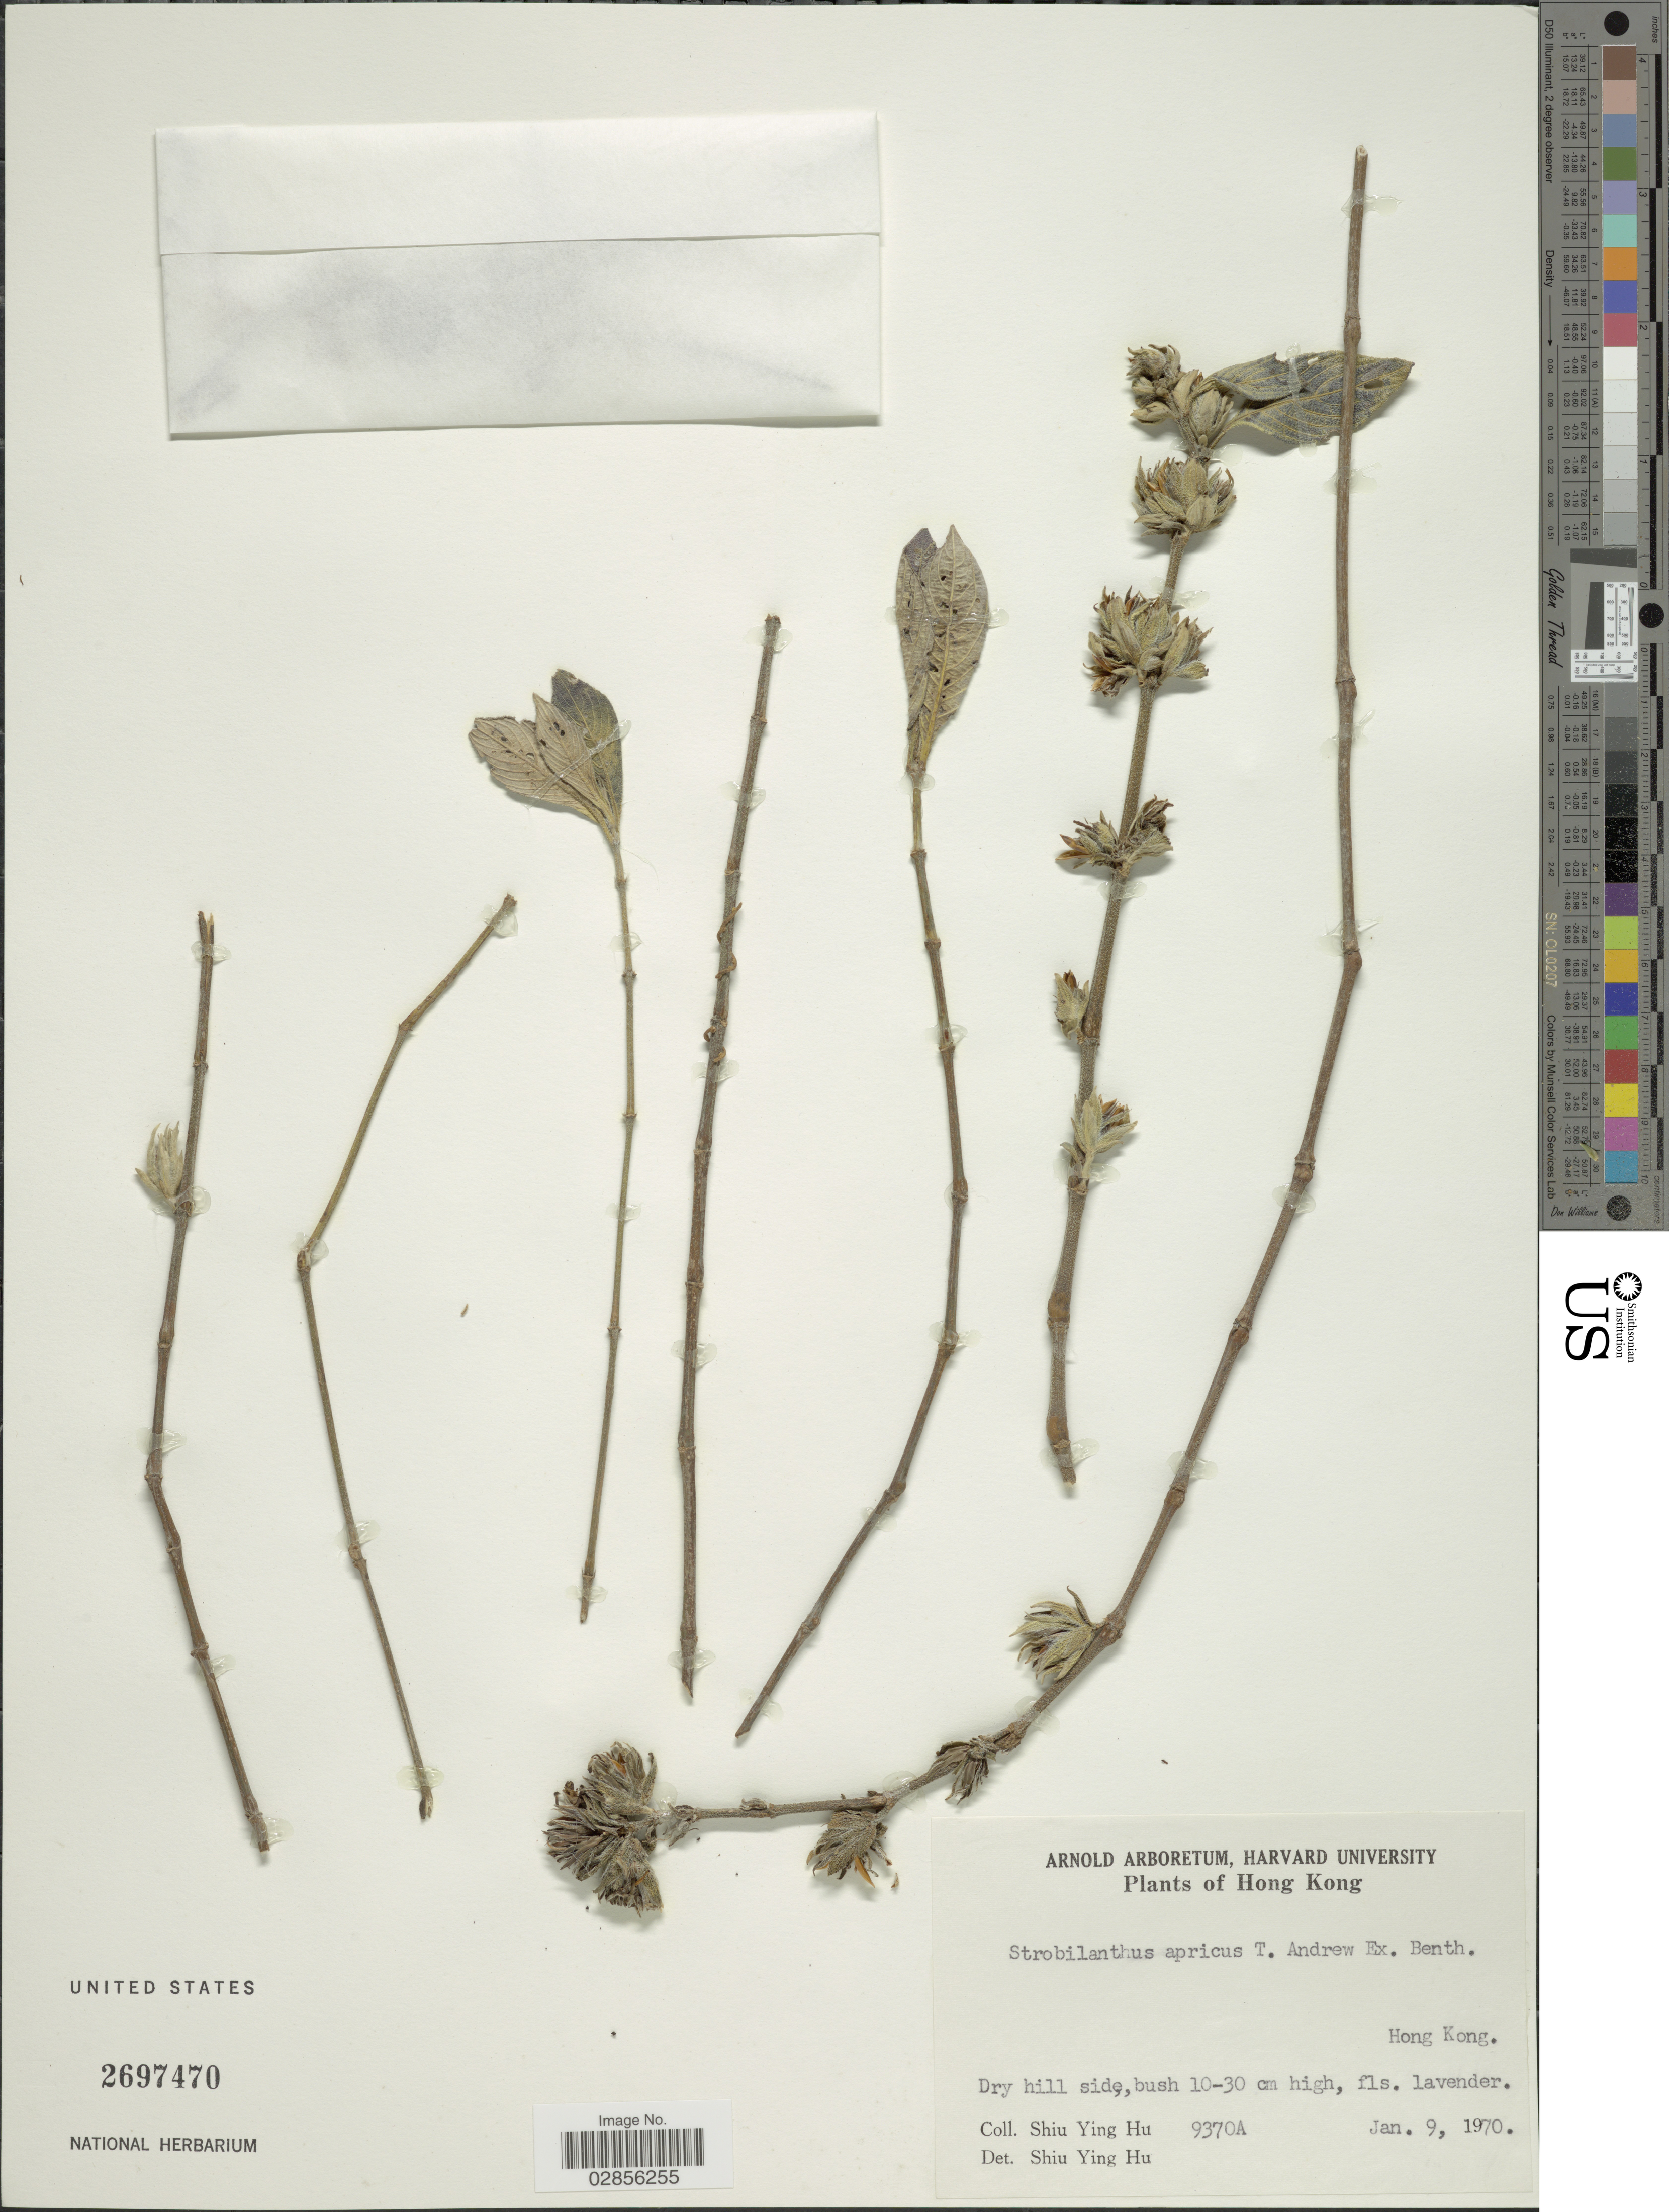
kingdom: Plantae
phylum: Tracheophyta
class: Magnoliopsida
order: Lamiales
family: Acanthaceae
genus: Strobilanthes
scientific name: Strobilanthes apricus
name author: T. Anderson ex Benth.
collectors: S. Y. Hu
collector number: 9370A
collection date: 1970-01-09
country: China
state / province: Hong Kong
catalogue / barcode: US 2697470